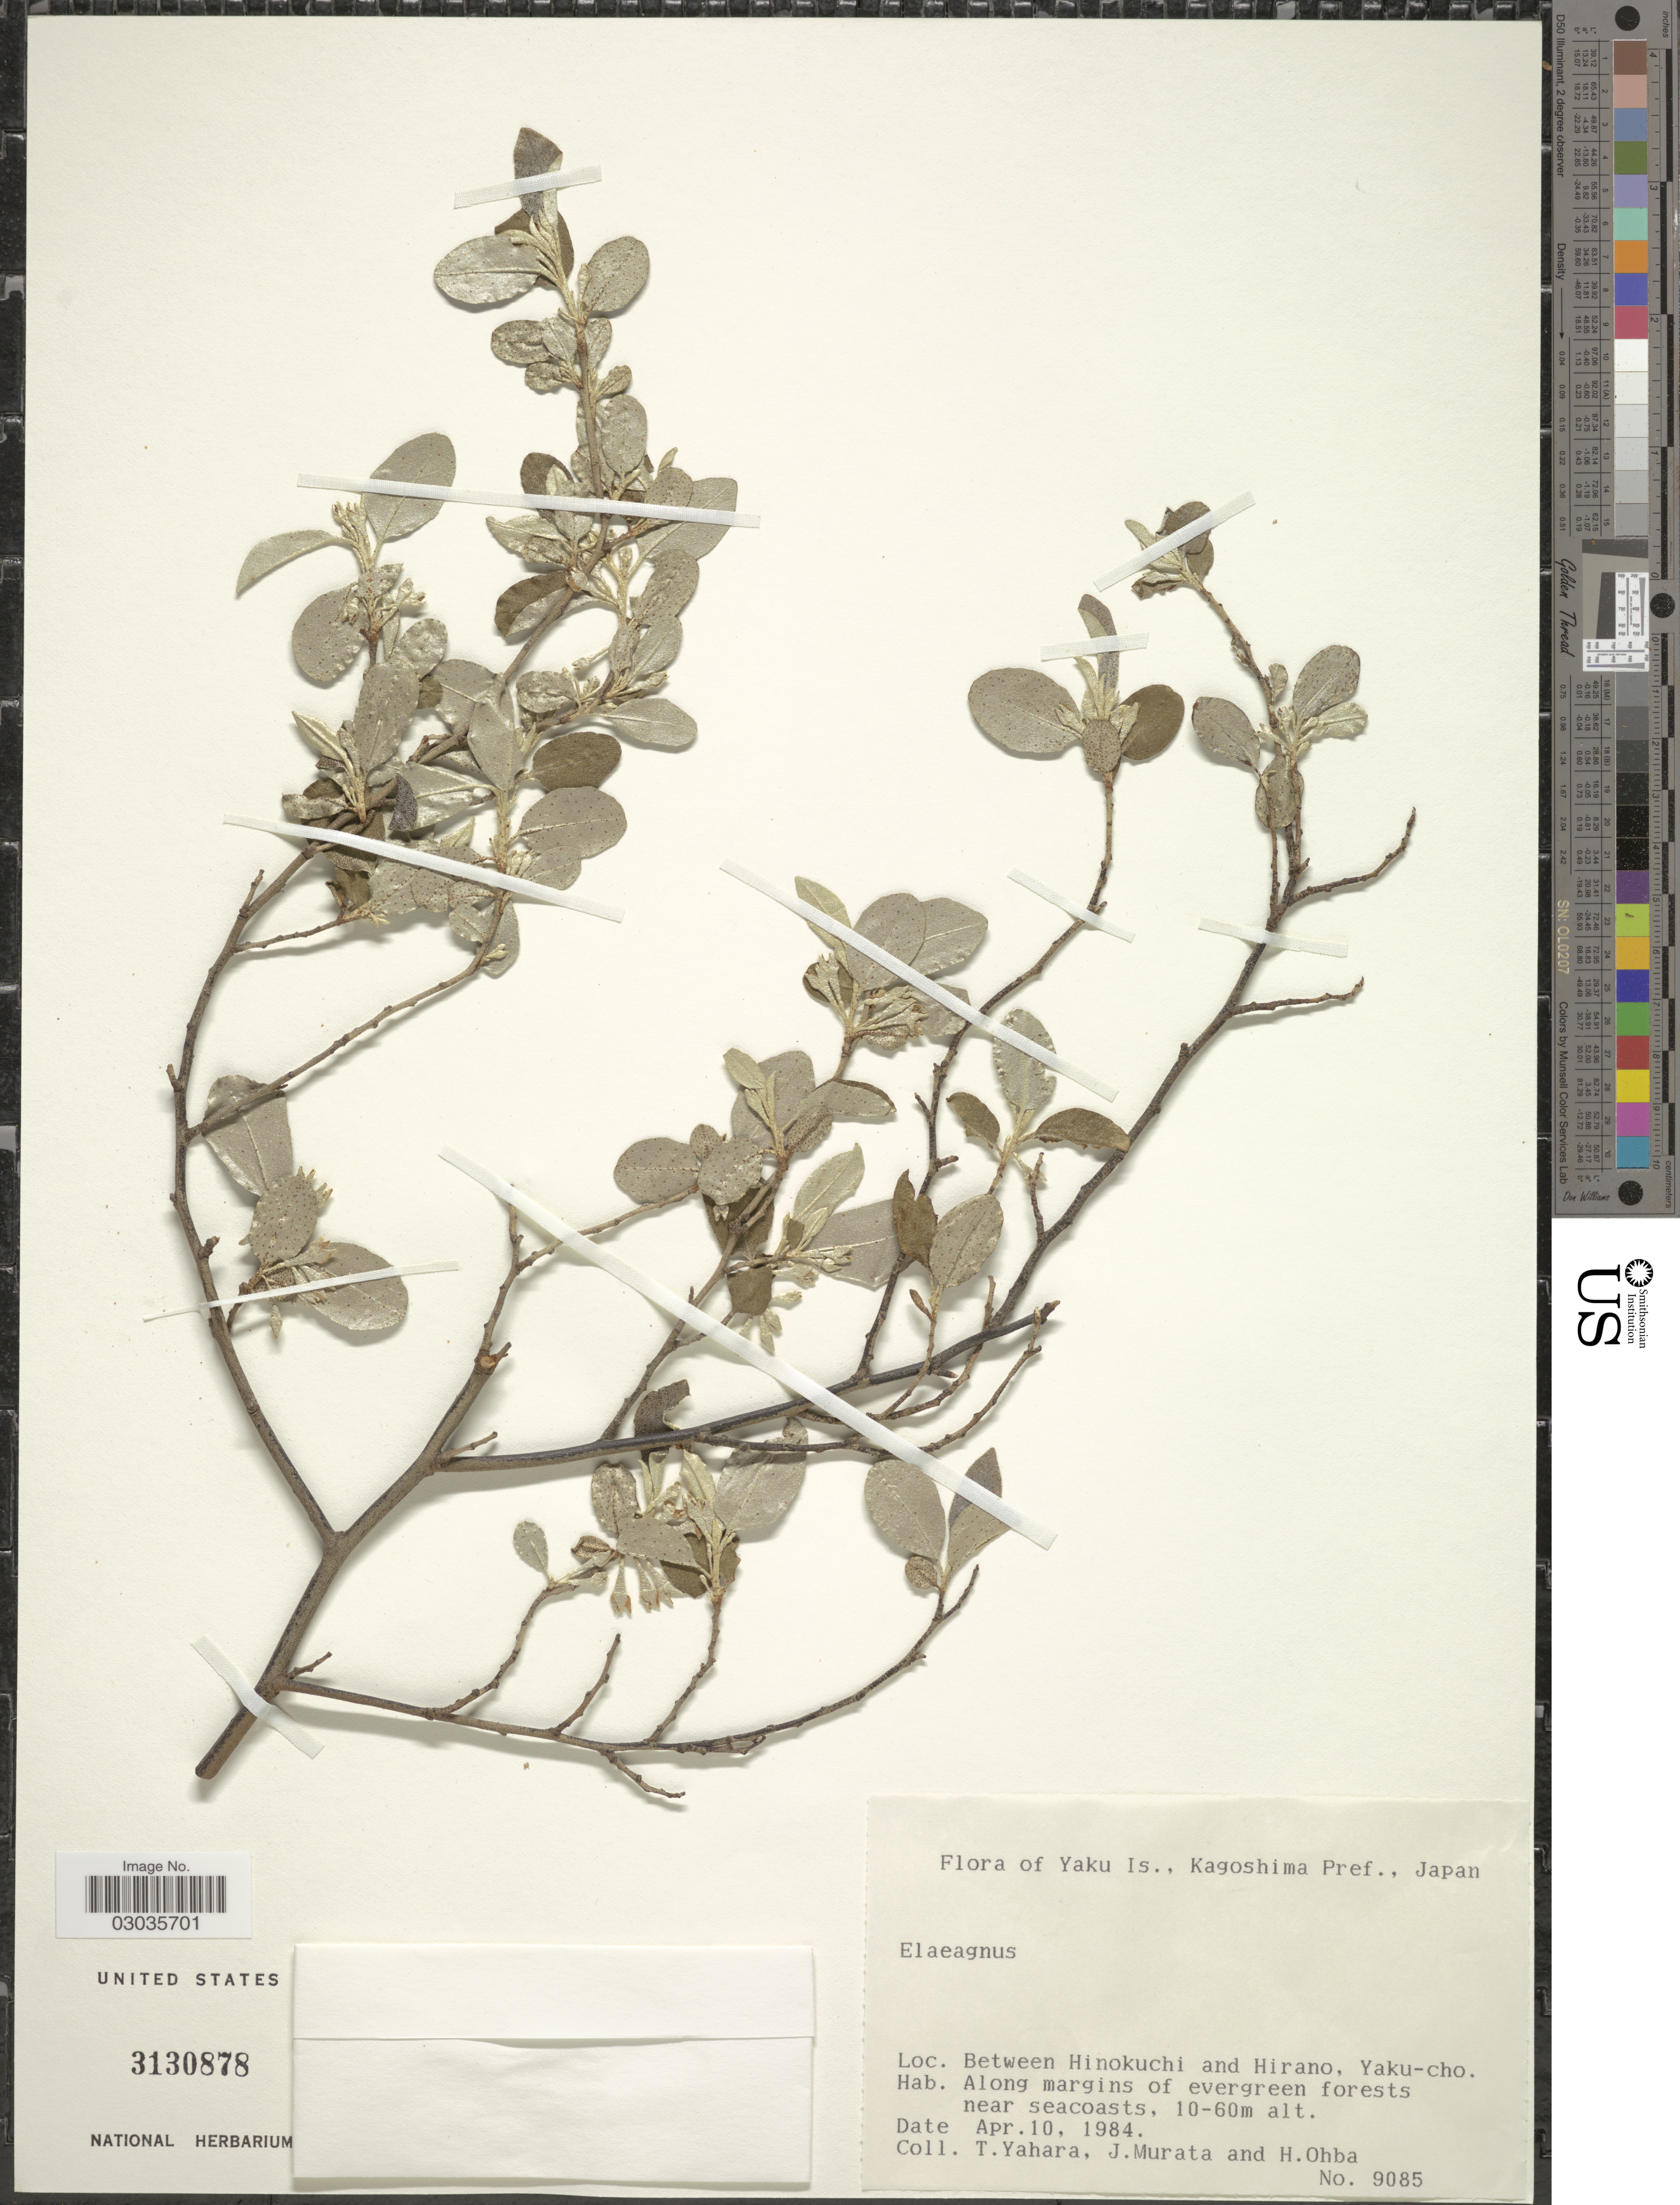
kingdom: Plantae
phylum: Tracheophyta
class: Magnoliopsida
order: Rosales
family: Elaeagnaceae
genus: Elaeagnus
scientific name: Elaeagnus sp.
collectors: T. Yahara, J. Murata & H. Ohba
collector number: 9085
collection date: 1984-04-10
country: Japan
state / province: Kagosima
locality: Yaku Is., Kahoshima Pref. Between Hinokuchi and Hirano, Yaku-cho.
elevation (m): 10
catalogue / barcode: US 3130878